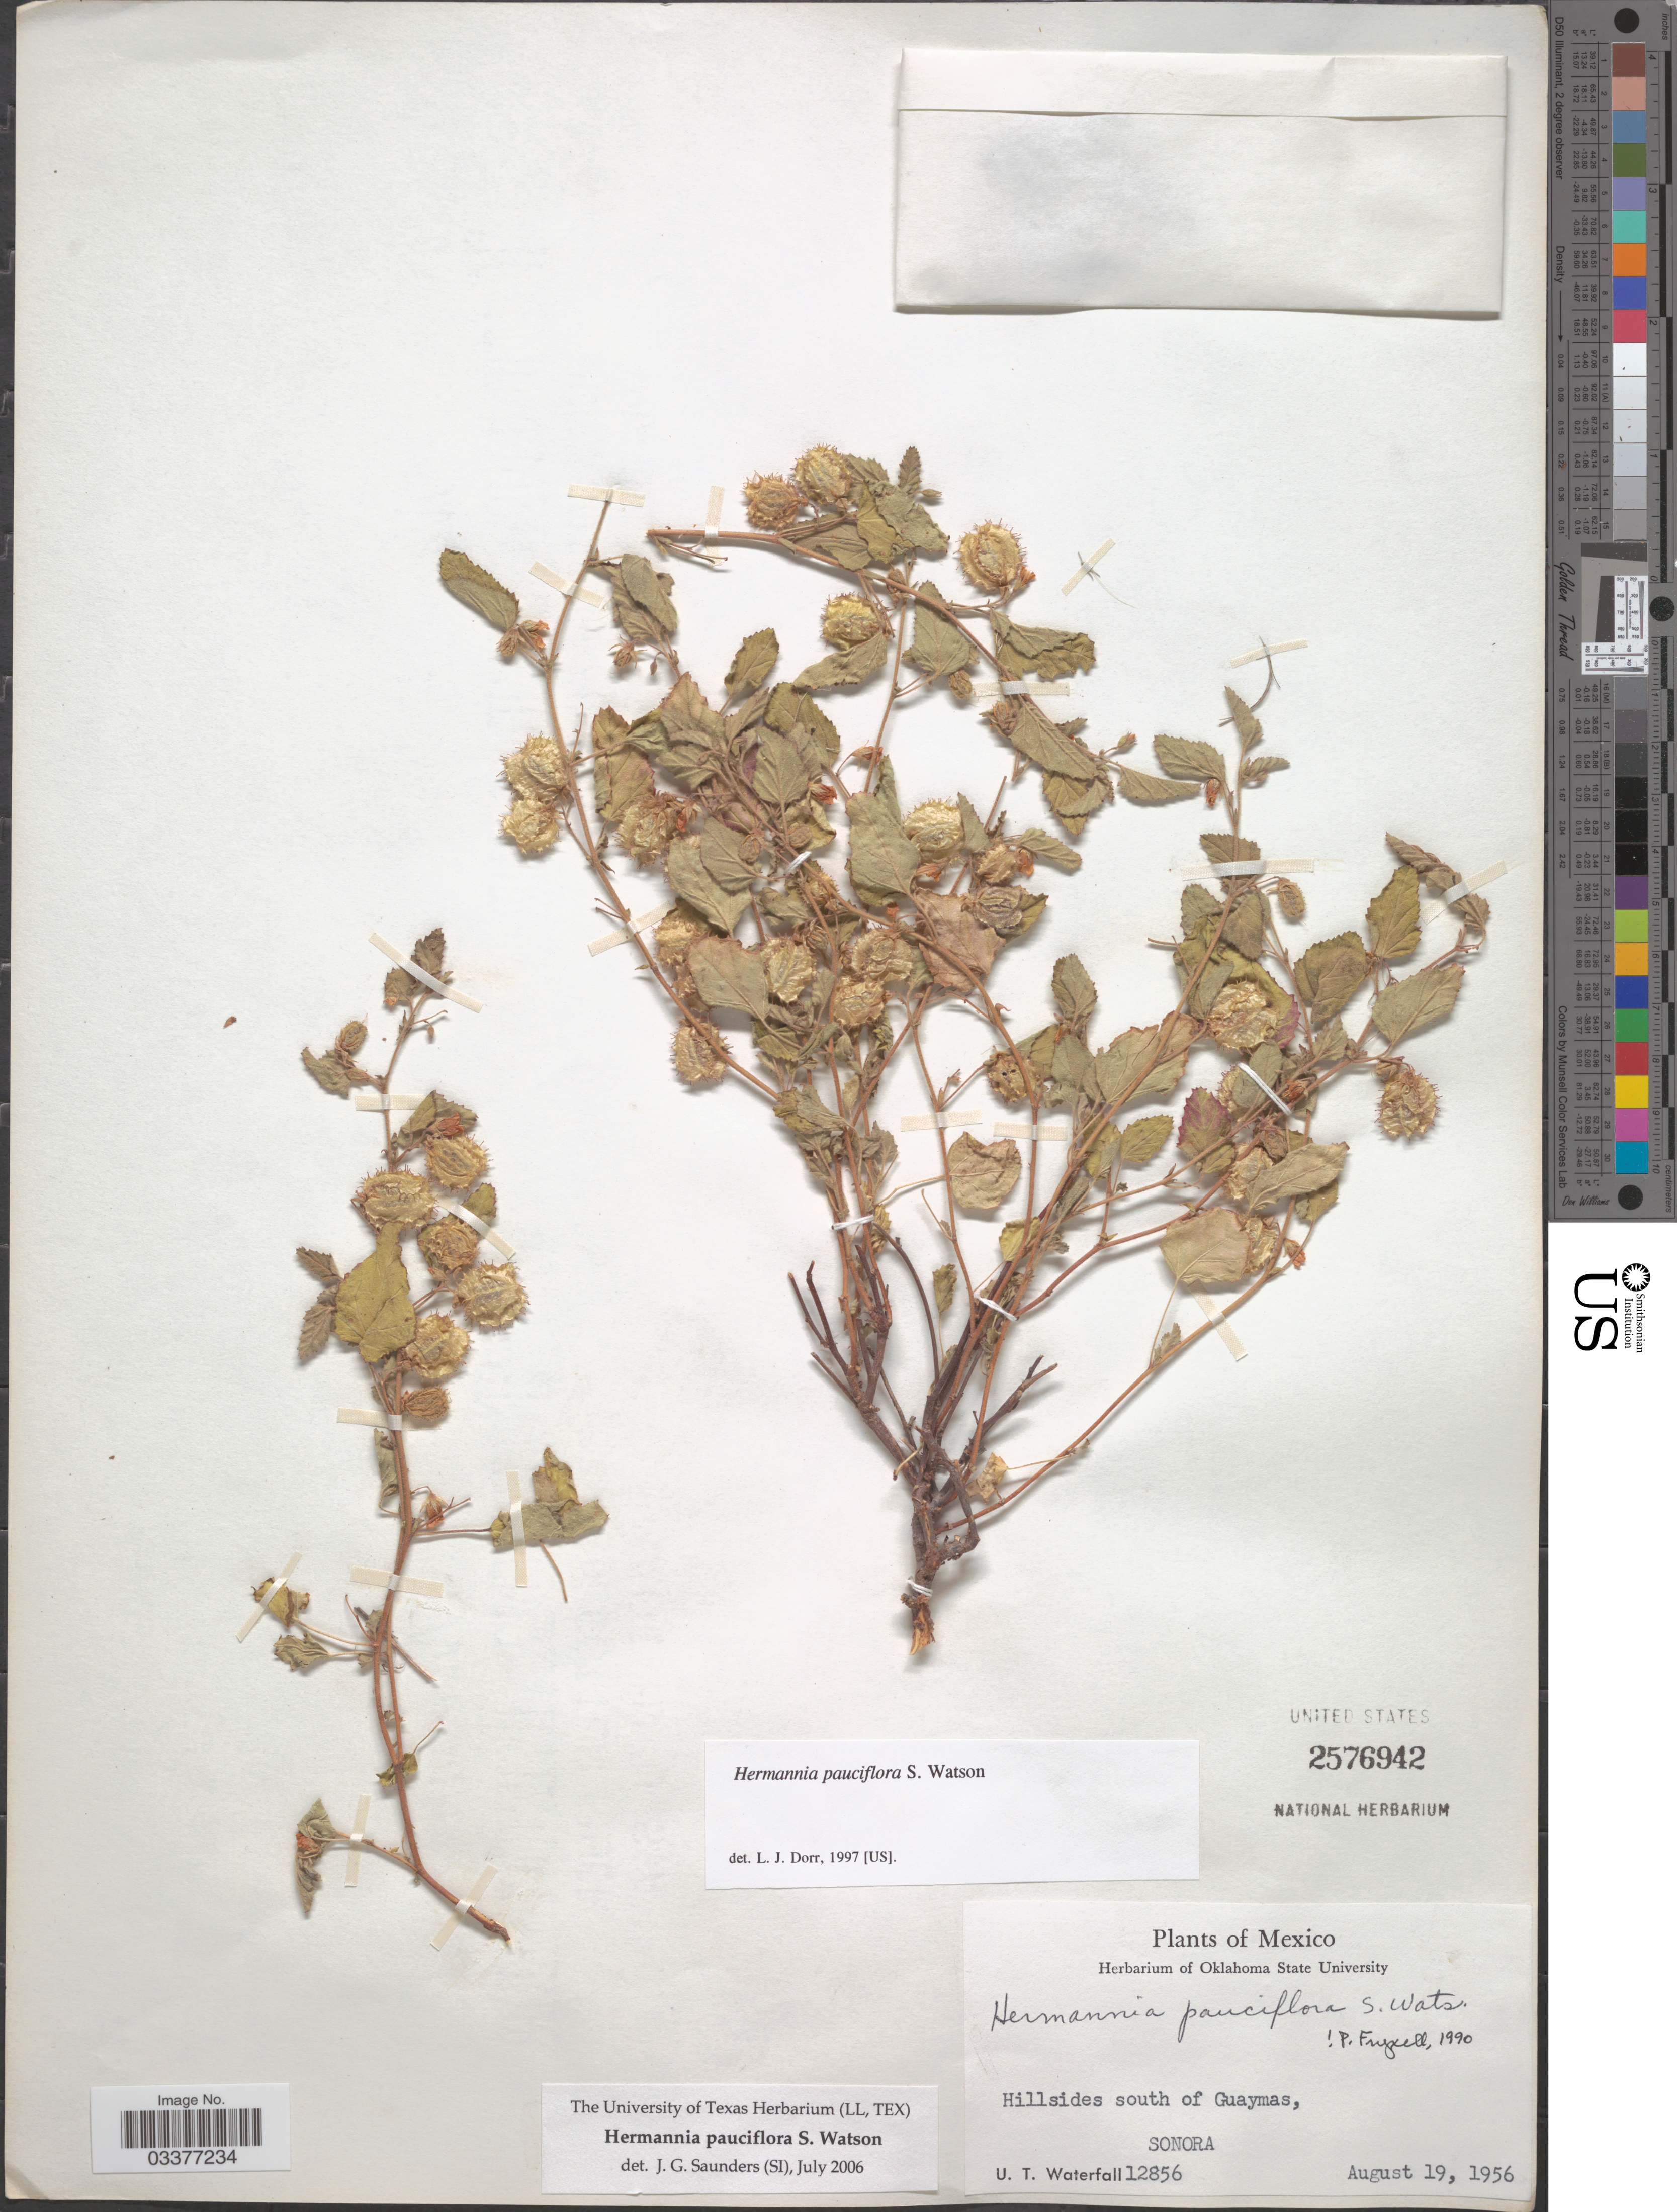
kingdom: Plantae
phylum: Tracheophyta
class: Magnoliopsida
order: Malvales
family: Malvaceae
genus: Hermannia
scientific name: Hermannia pauciflora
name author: S. Watson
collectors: U. T. Waterfall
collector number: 12856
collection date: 1956-08-19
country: Mexico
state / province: Sonora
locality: Hillsides south of Guaymas.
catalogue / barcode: US 2576942